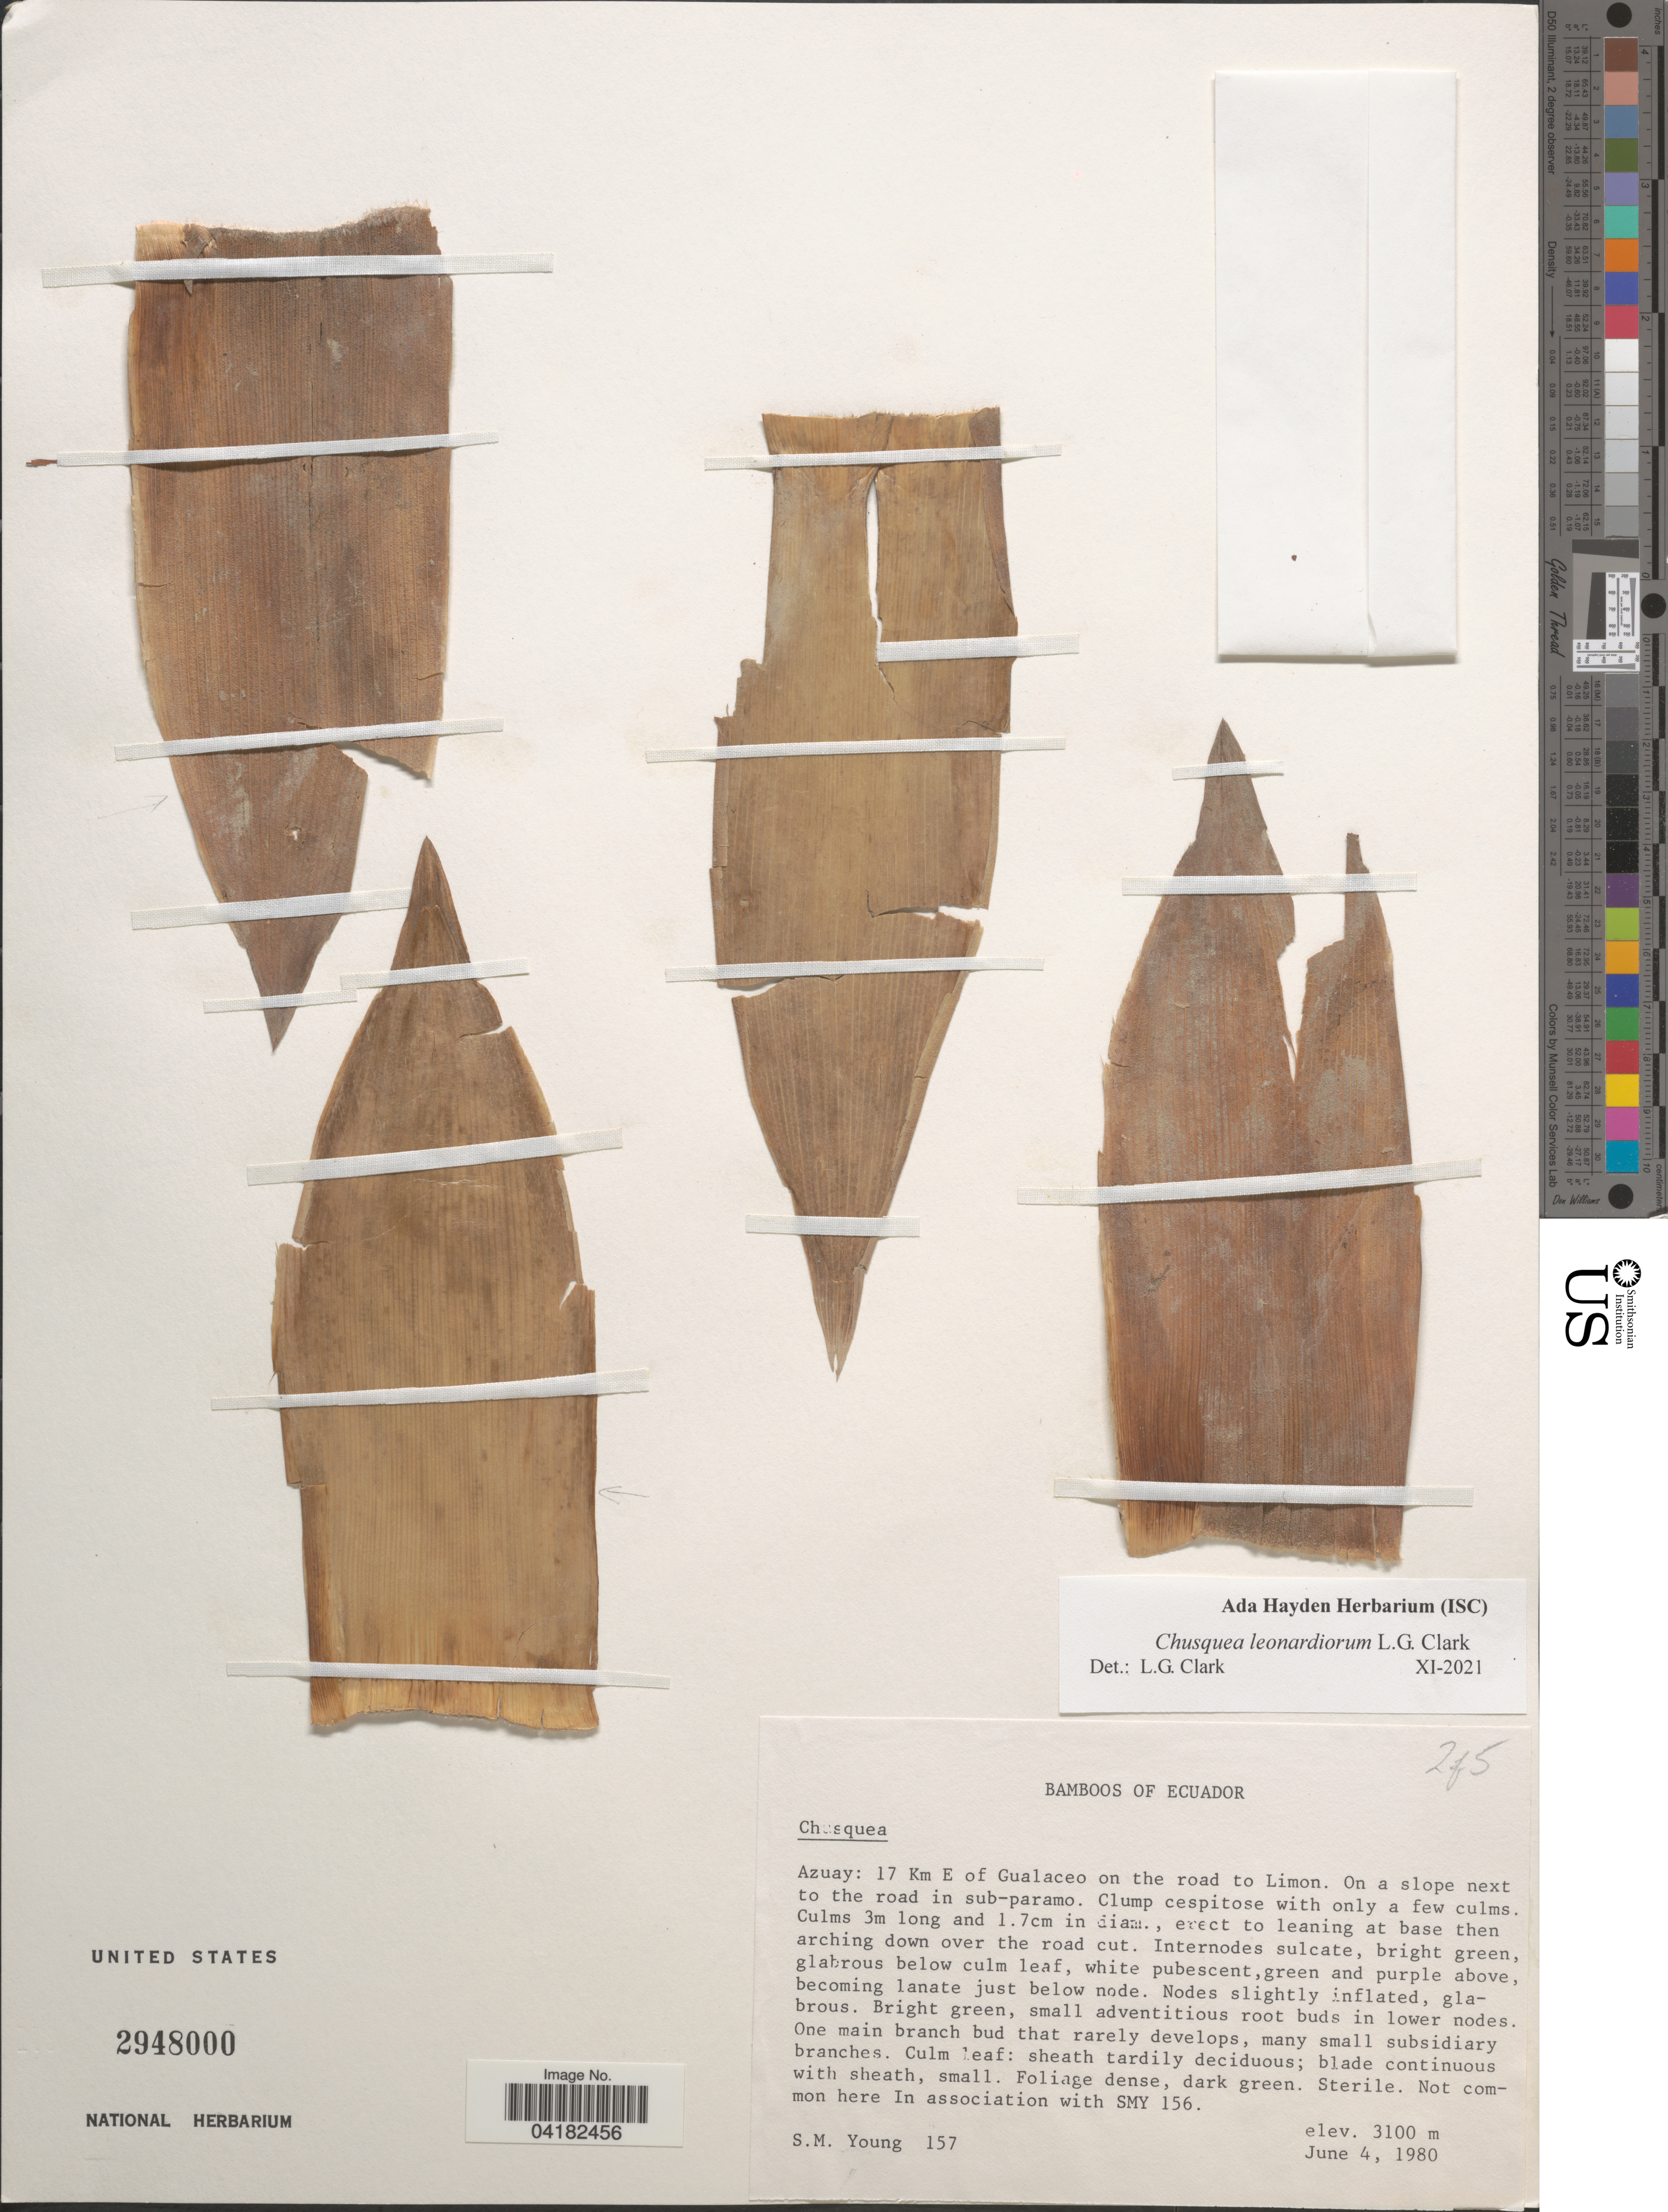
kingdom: Plantae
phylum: Tracheophyta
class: Liliopsida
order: Poales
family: Poaceae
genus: Chusquea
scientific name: Chusquea leonardiorum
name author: L.G. Clark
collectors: S. Young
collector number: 157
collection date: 1980-06-04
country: Ecuador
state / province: Azuay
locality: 17 Km E of Gualaceo on the road to Limon.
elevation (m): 3100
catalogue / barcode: US 2948000